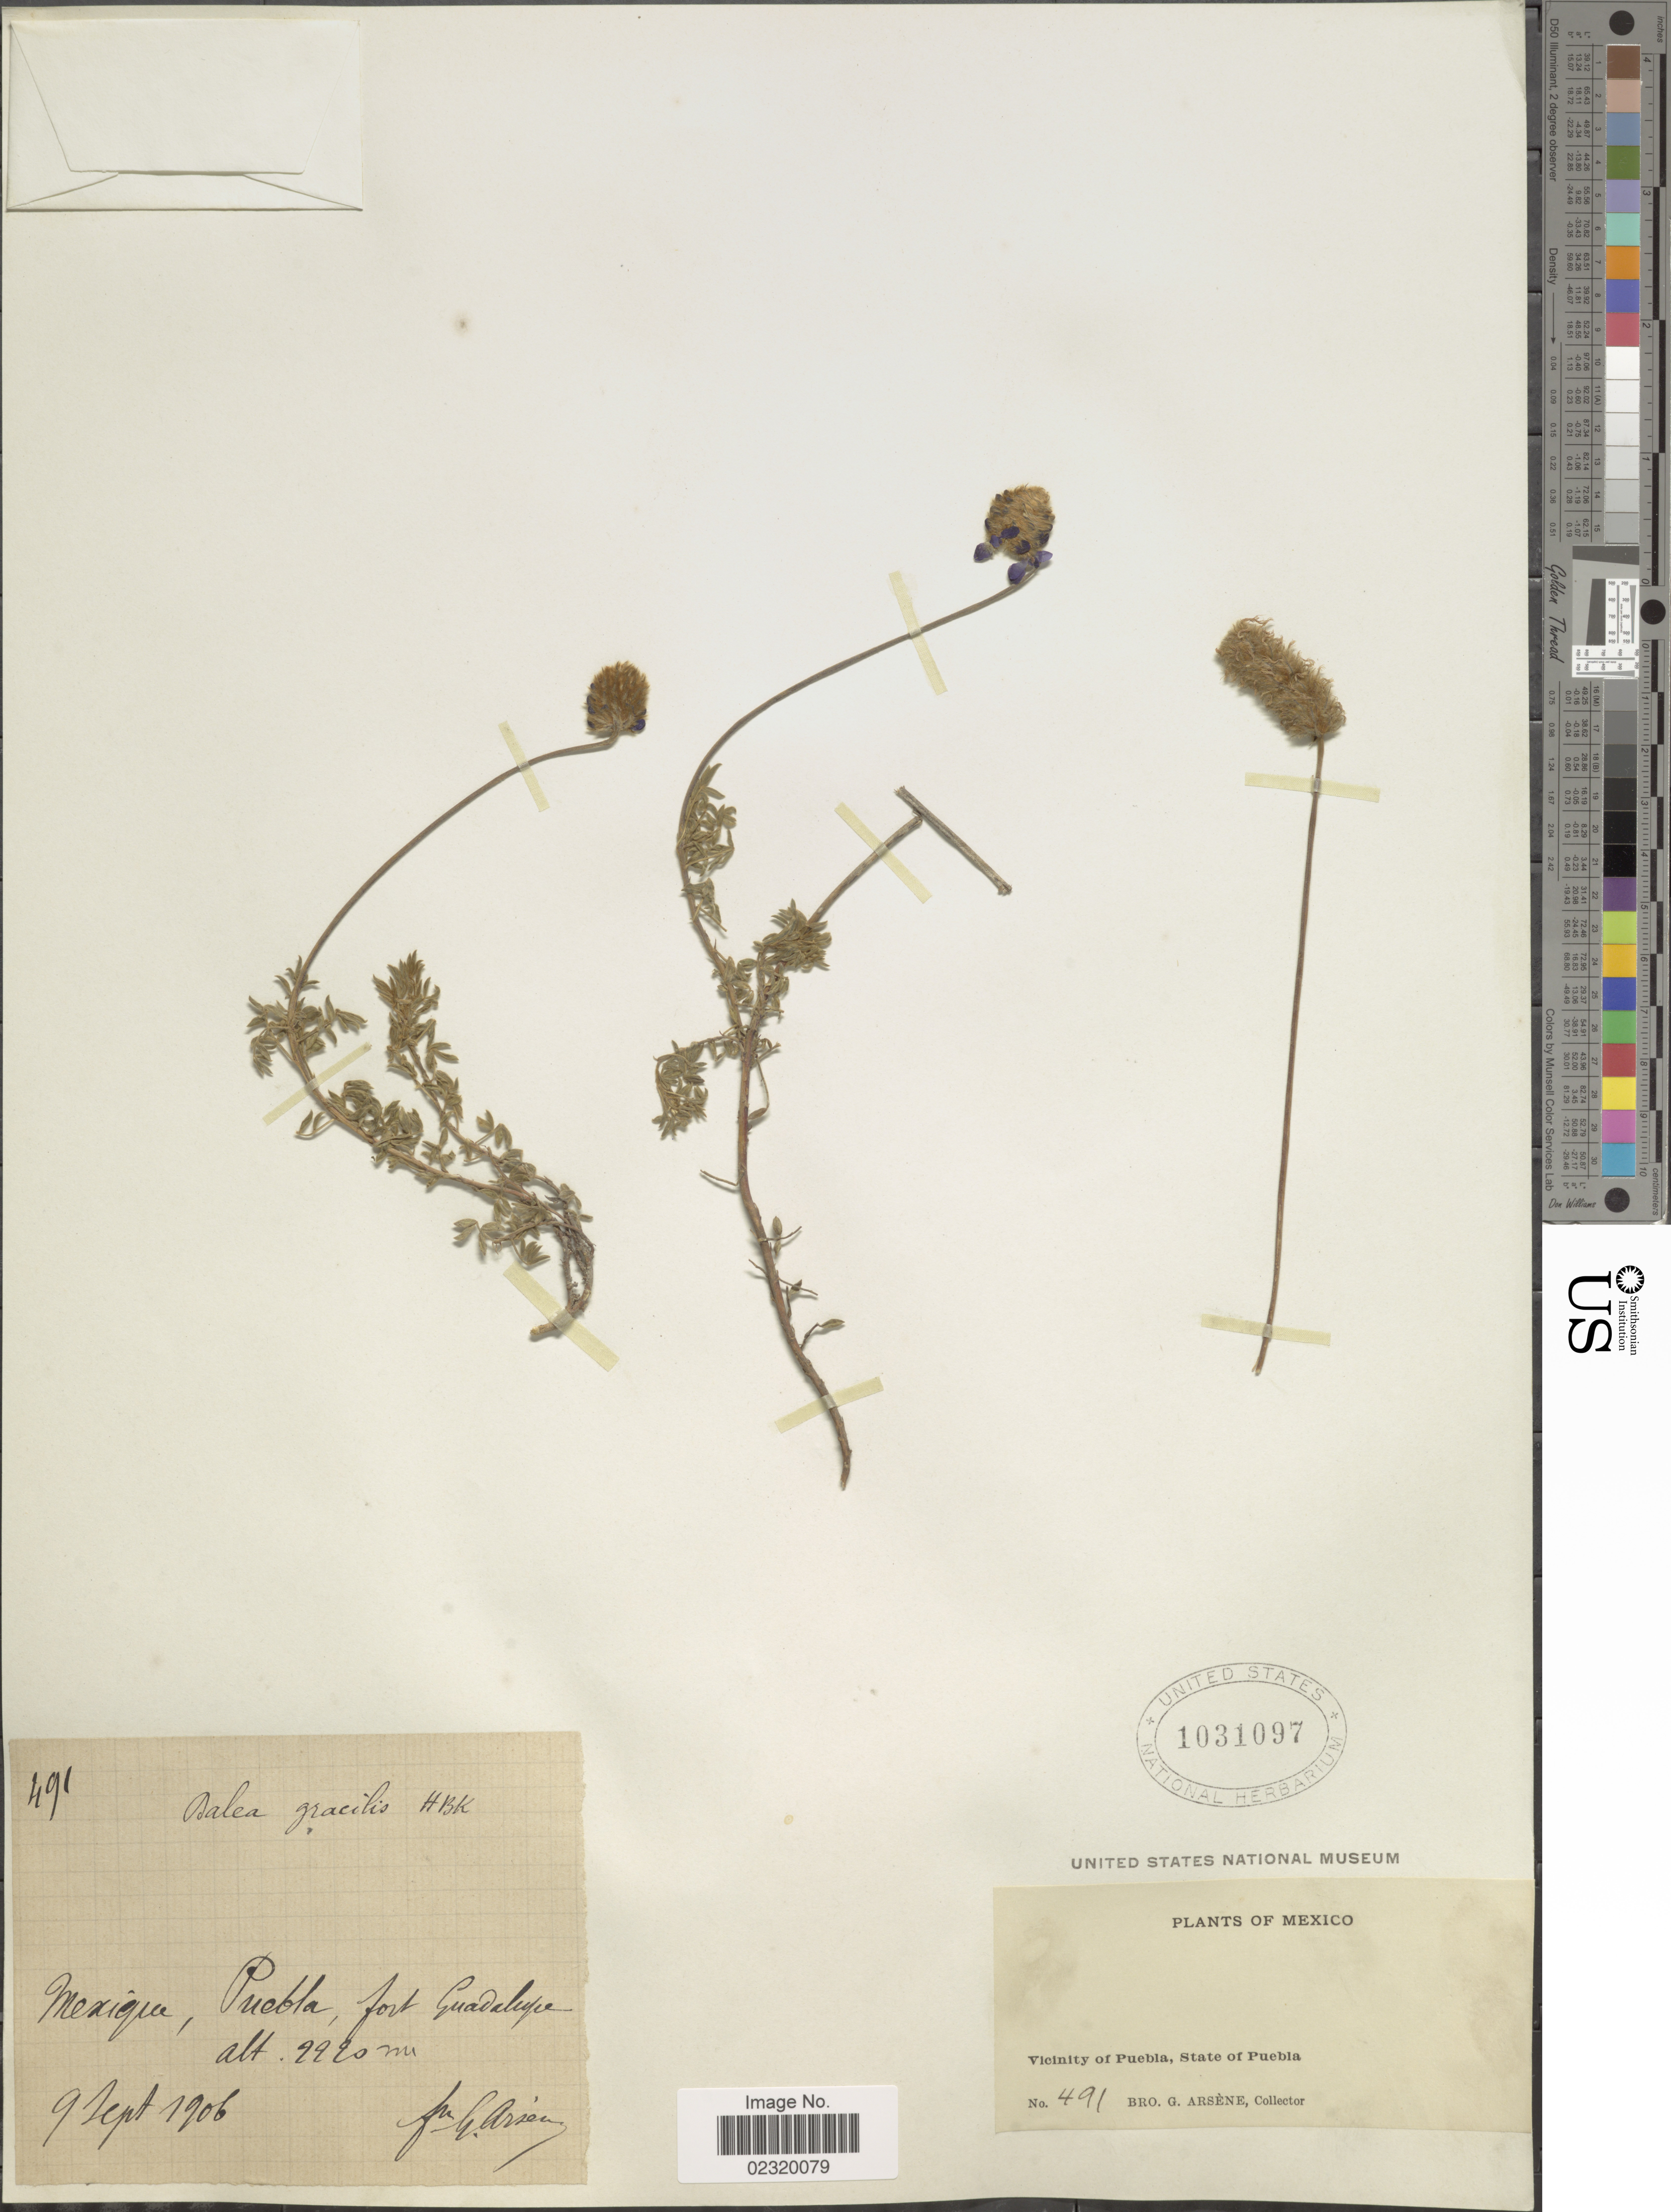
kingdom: Plantae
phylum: Tracheophyta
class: Magnoliopsida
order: Fabales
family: Fabaceae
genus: Dalea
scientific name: Dalea sericea var. sericea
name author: Lag.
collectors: Bro. G. Arsène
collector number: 491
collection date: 1906-09-09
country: Mexico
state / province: Puebla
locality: Fort Guadelupe. Vicinity of Puebla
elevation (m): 2220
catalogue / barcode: US 1031097